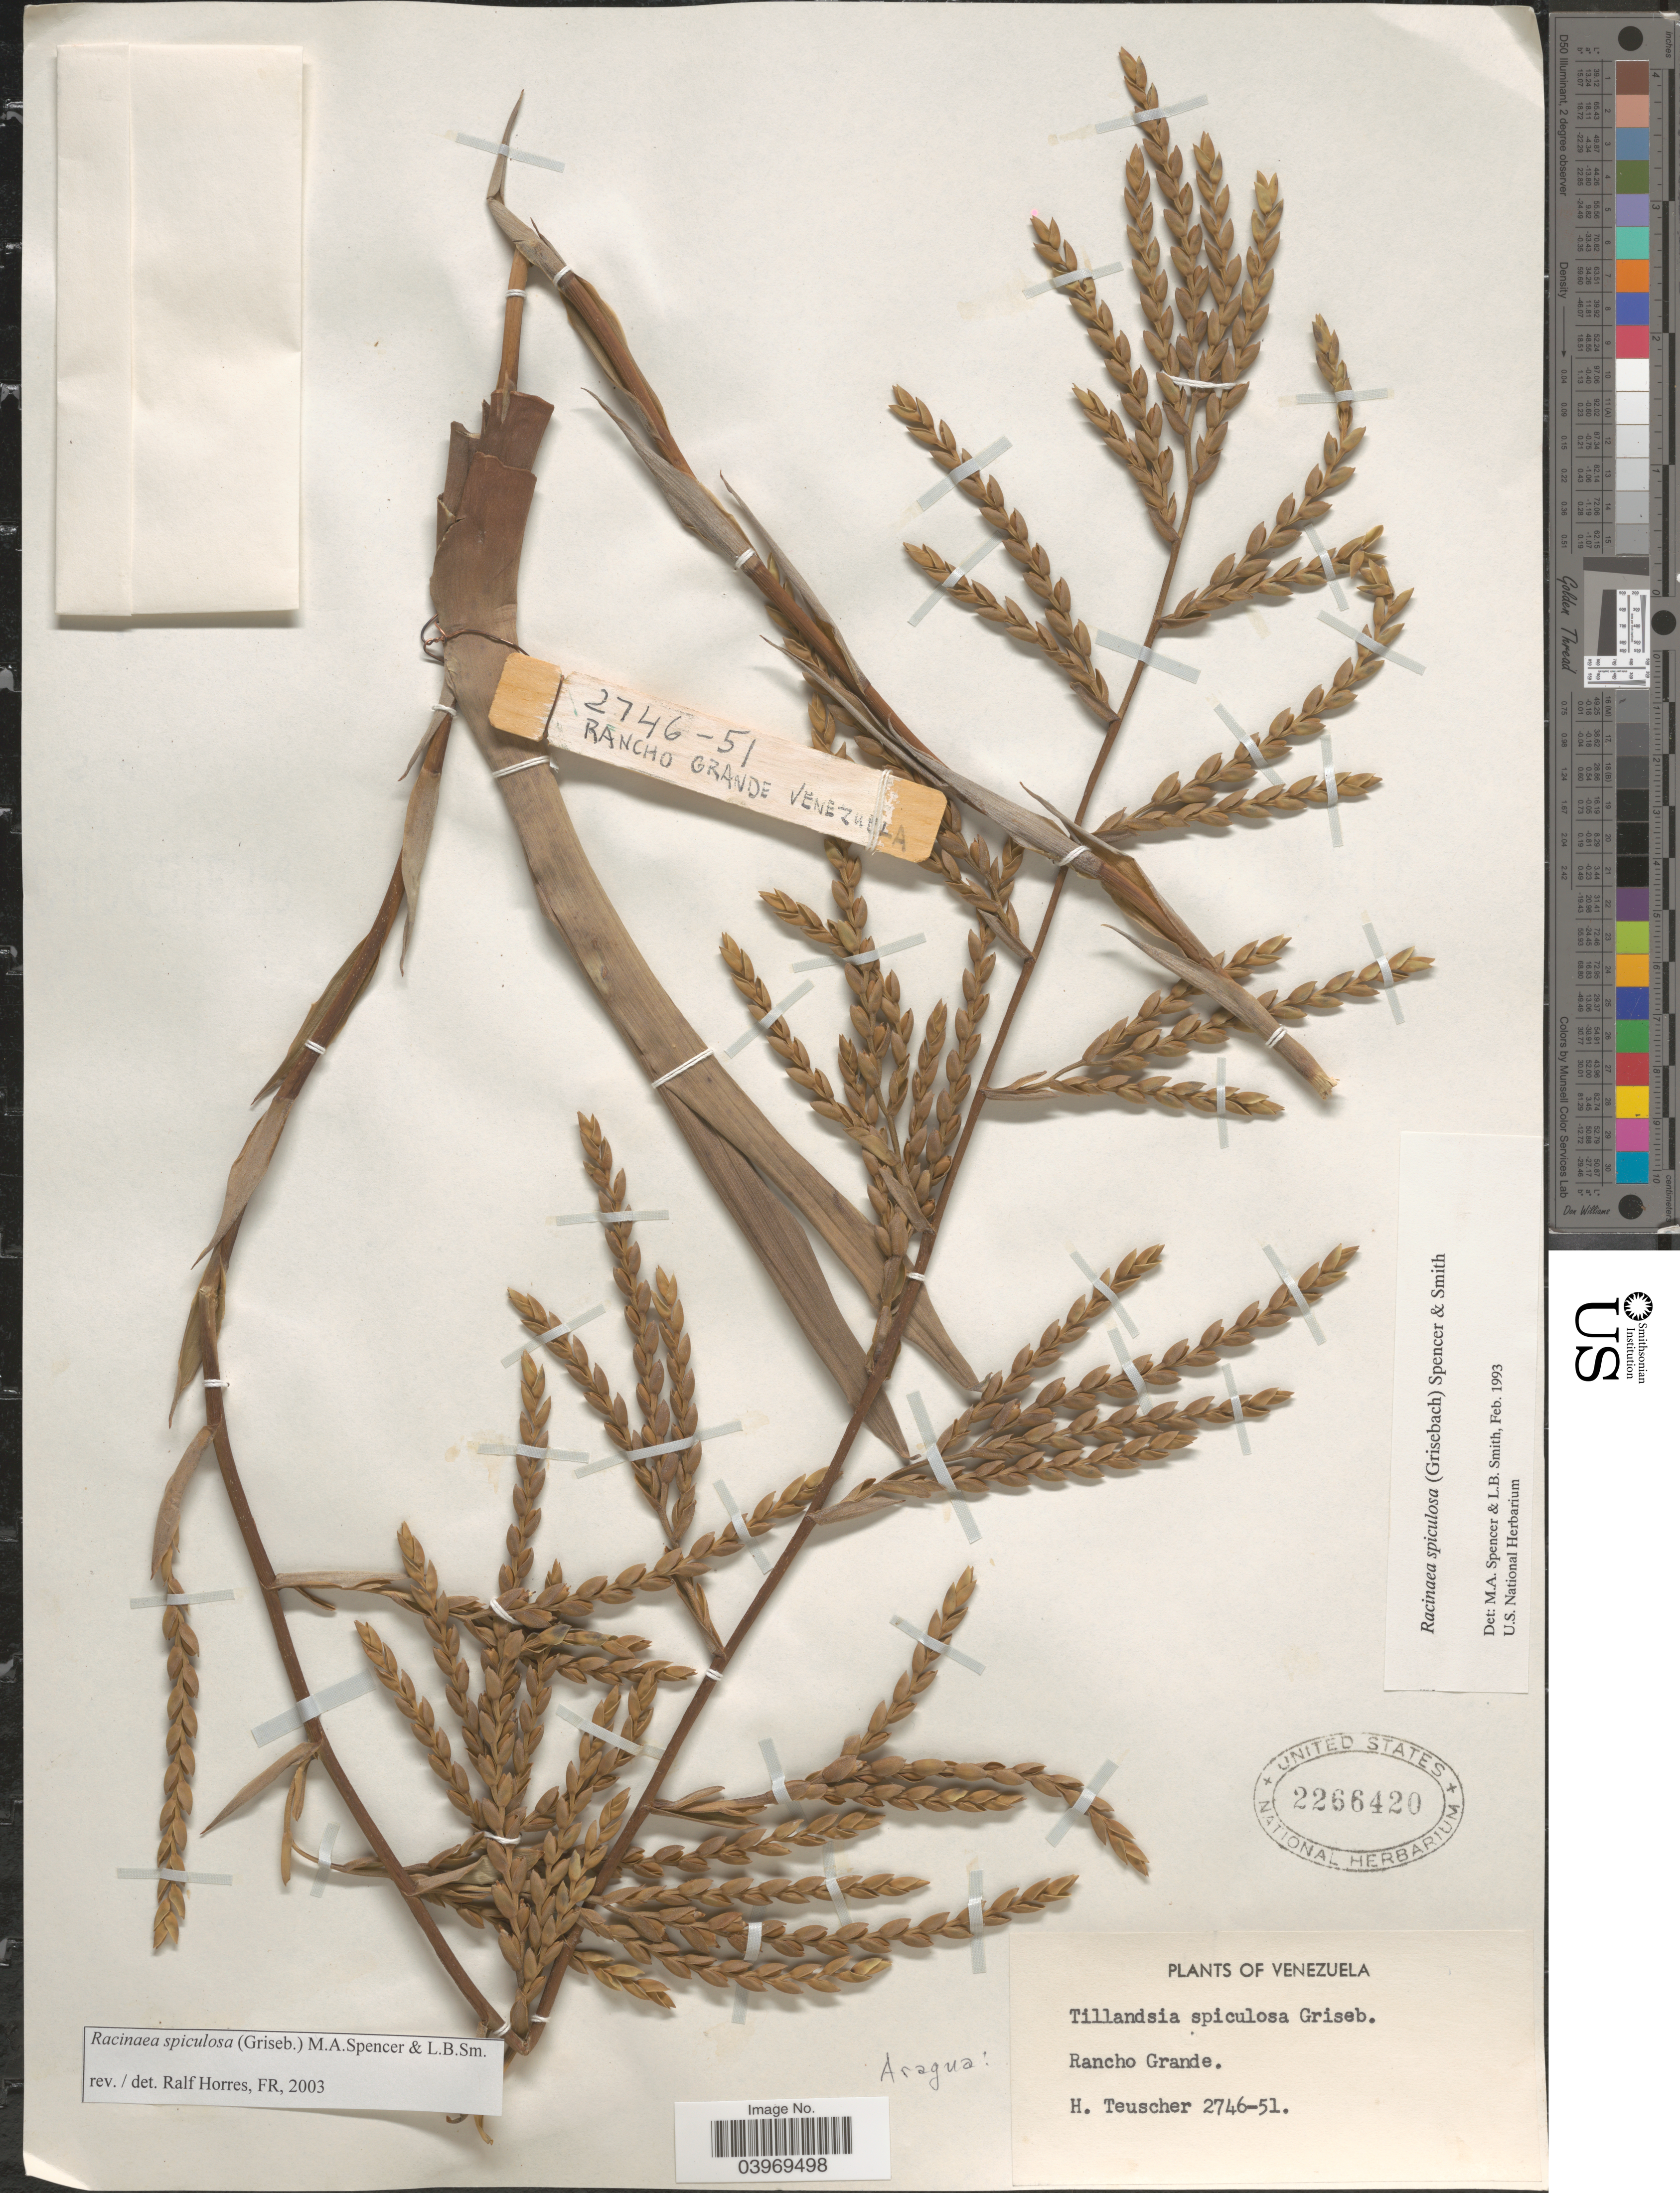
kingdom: Plantae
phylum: Tracheophyta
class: Liliopsida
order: Poales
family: Bromeliaceae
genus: Racinaea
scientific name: Racinaea spiculosa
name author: (Griseb.) M.A. Spencer & L.B. Sm.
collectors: H. Teuscher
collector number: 2746-51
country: Venezuela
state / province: Aragua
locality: Rancho Grande.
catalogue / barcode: US 2266420